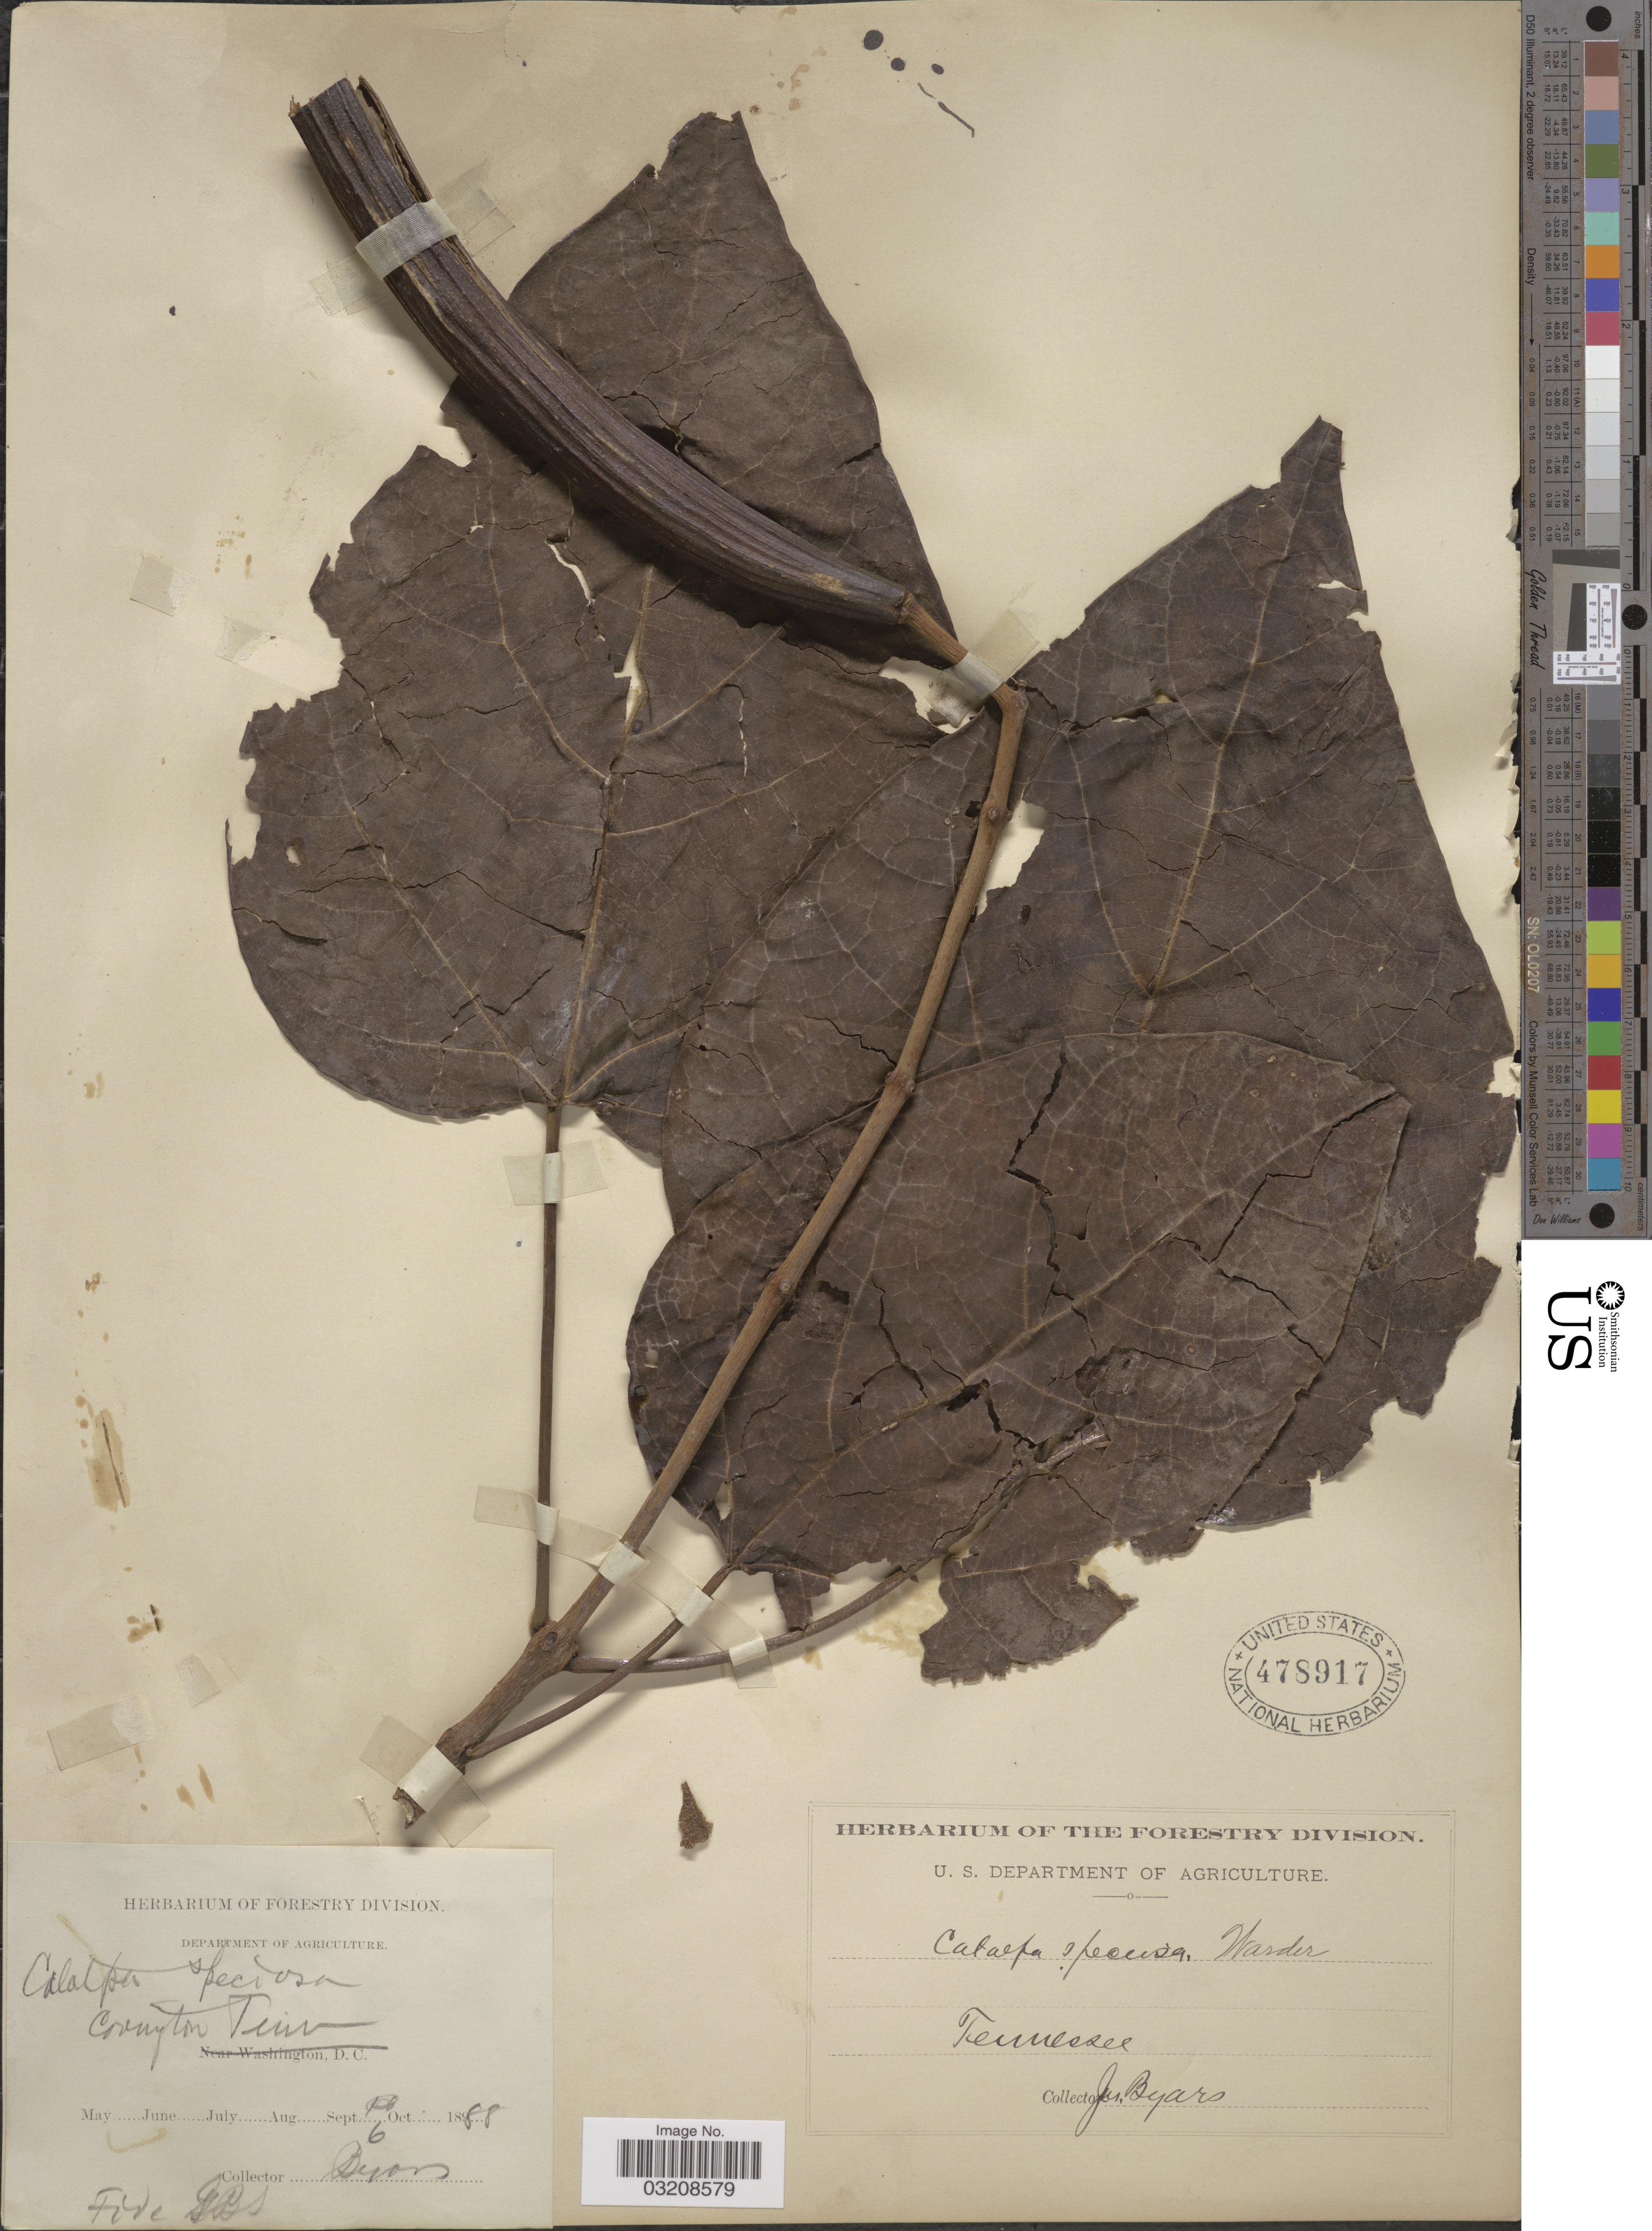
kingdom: Plantae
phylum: Tracheophyta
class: Magnoliopsida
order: Lamiales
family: Bignoniaceae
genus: Catalpa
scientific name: Catalpa speciosa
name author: (Warder) Warder ex Engelm.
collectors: J. Byars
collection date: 1888-09-06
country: United States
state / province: Tennessee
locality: Covington, Tenn.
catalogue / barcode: US 478917